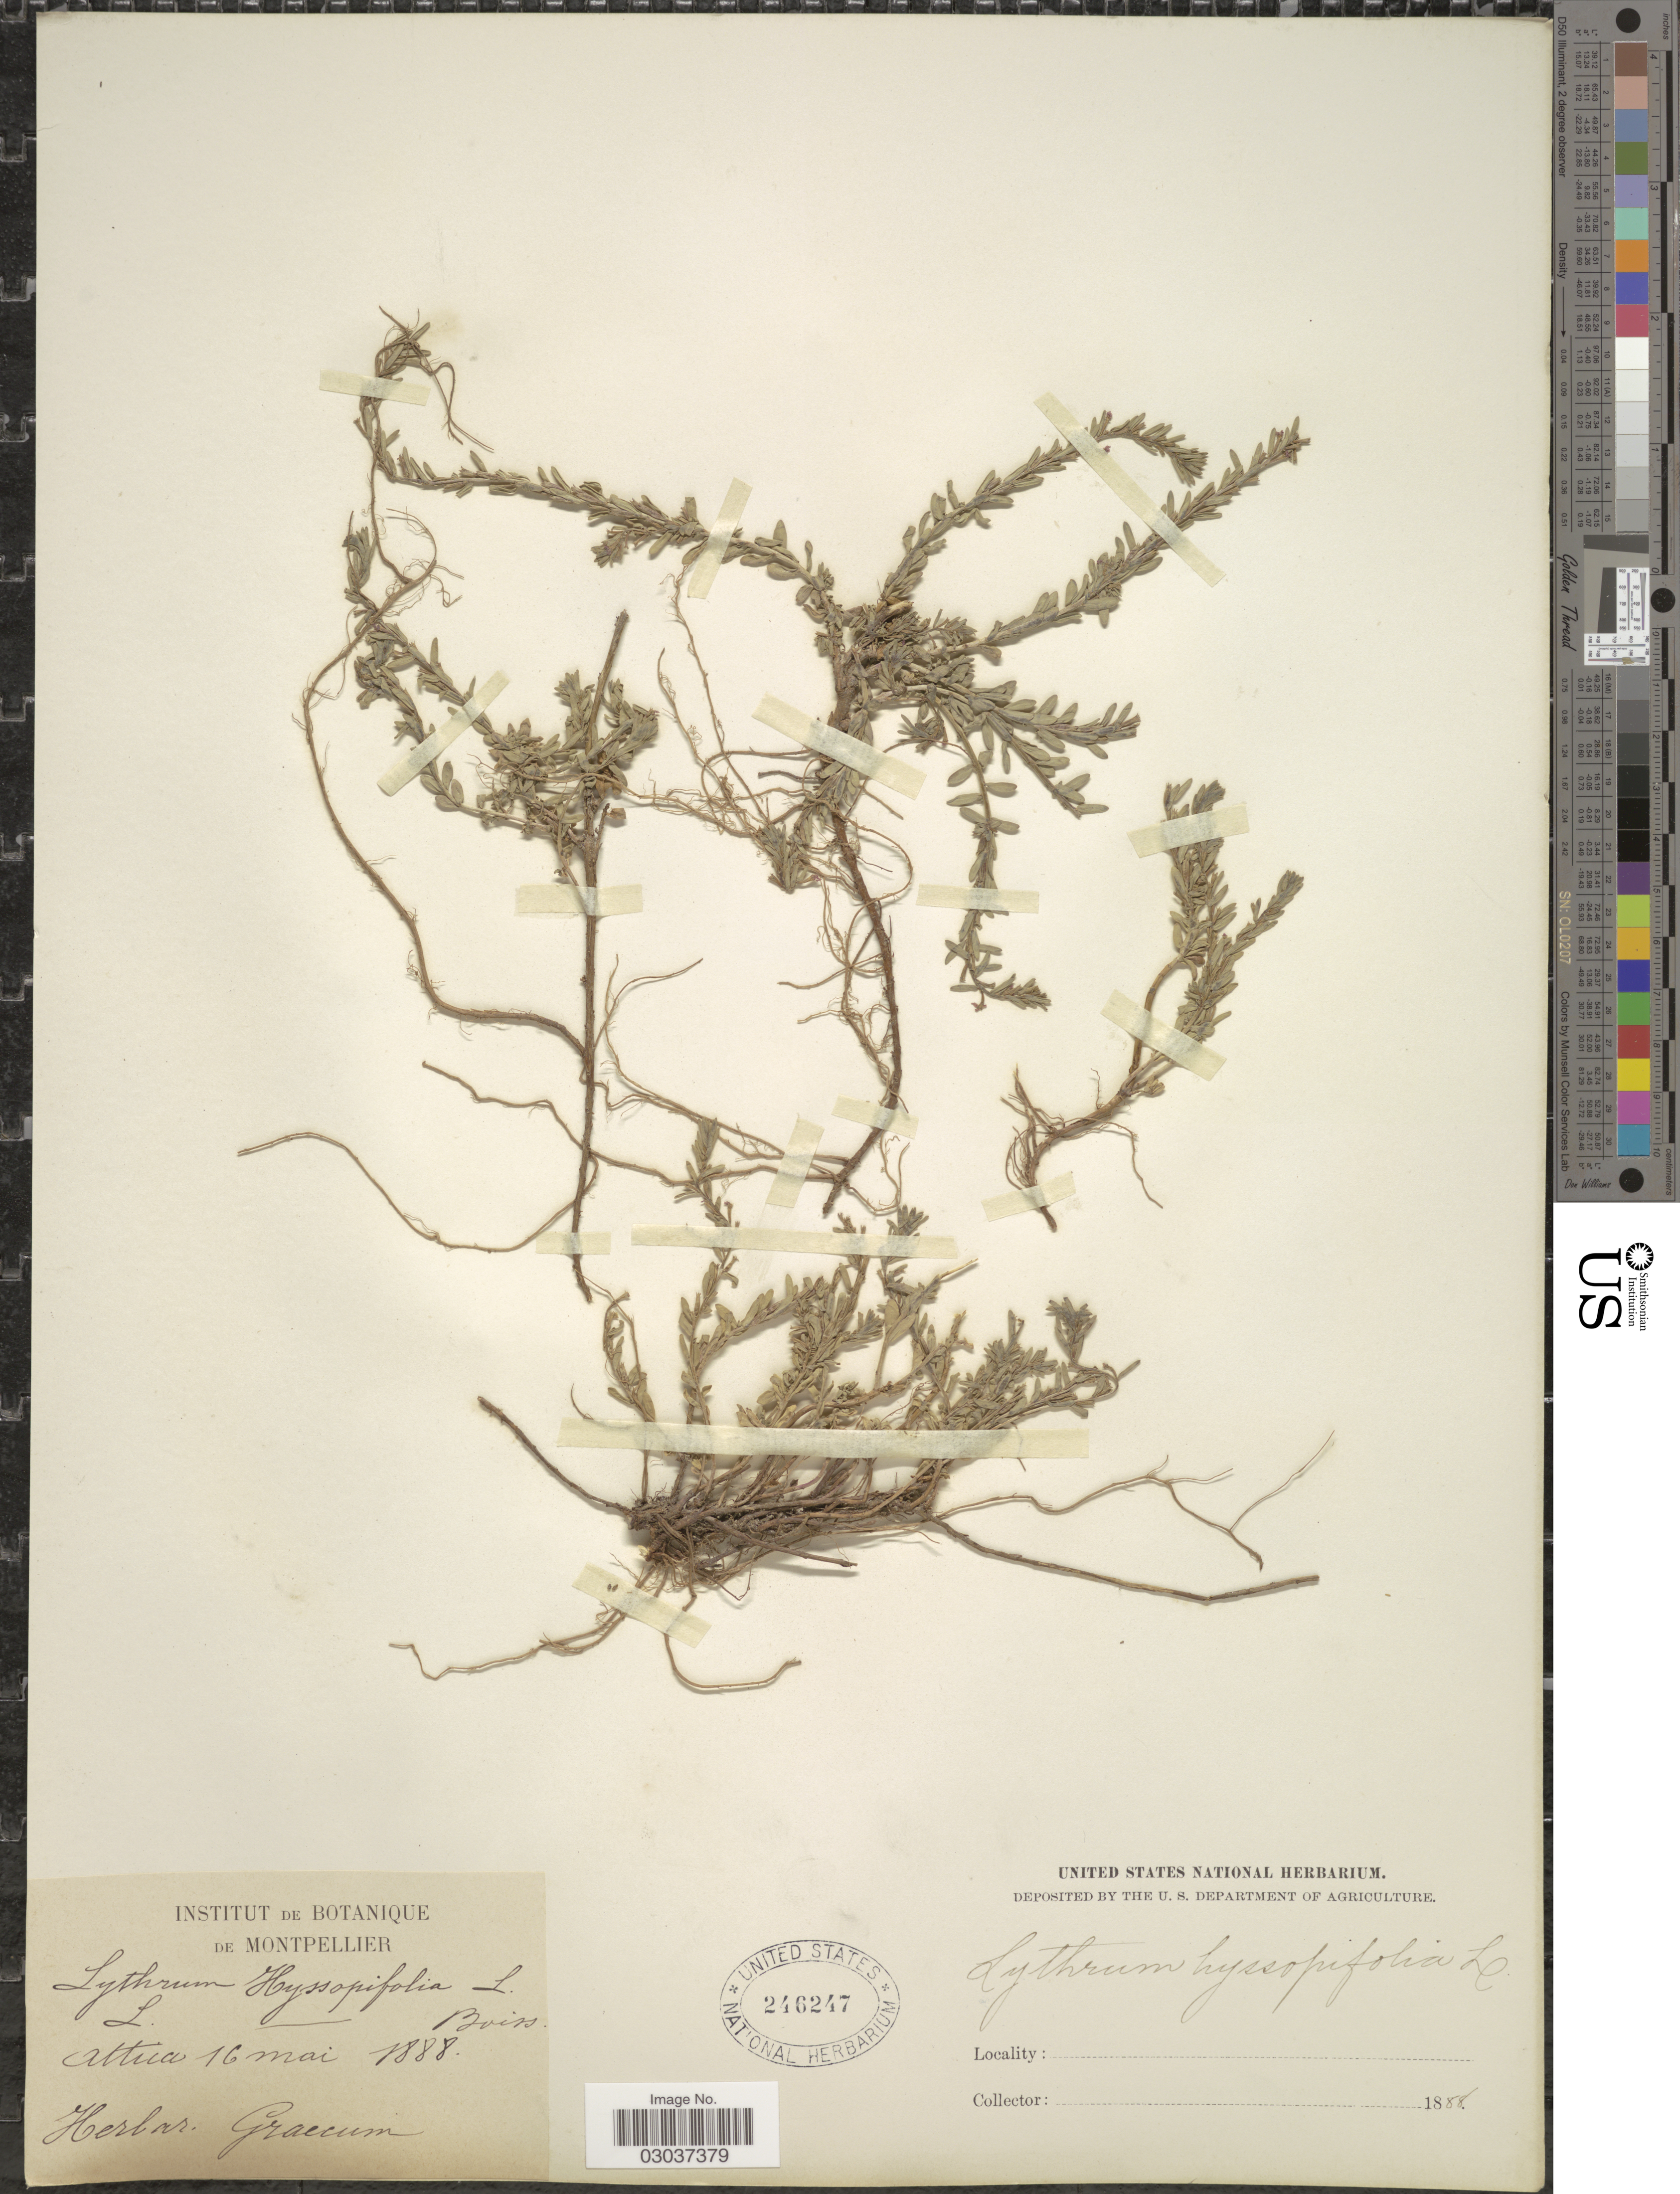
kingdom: Plantae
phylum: Tracheophyta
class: Magnoliopsida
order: Myrtales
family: Lythraceae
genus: Lythrum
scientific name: Lythrum hyssopifolia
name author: L.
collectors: ex herb. United States National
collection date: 1888-05-16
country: Greece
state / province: Attica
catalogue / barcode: US 246247